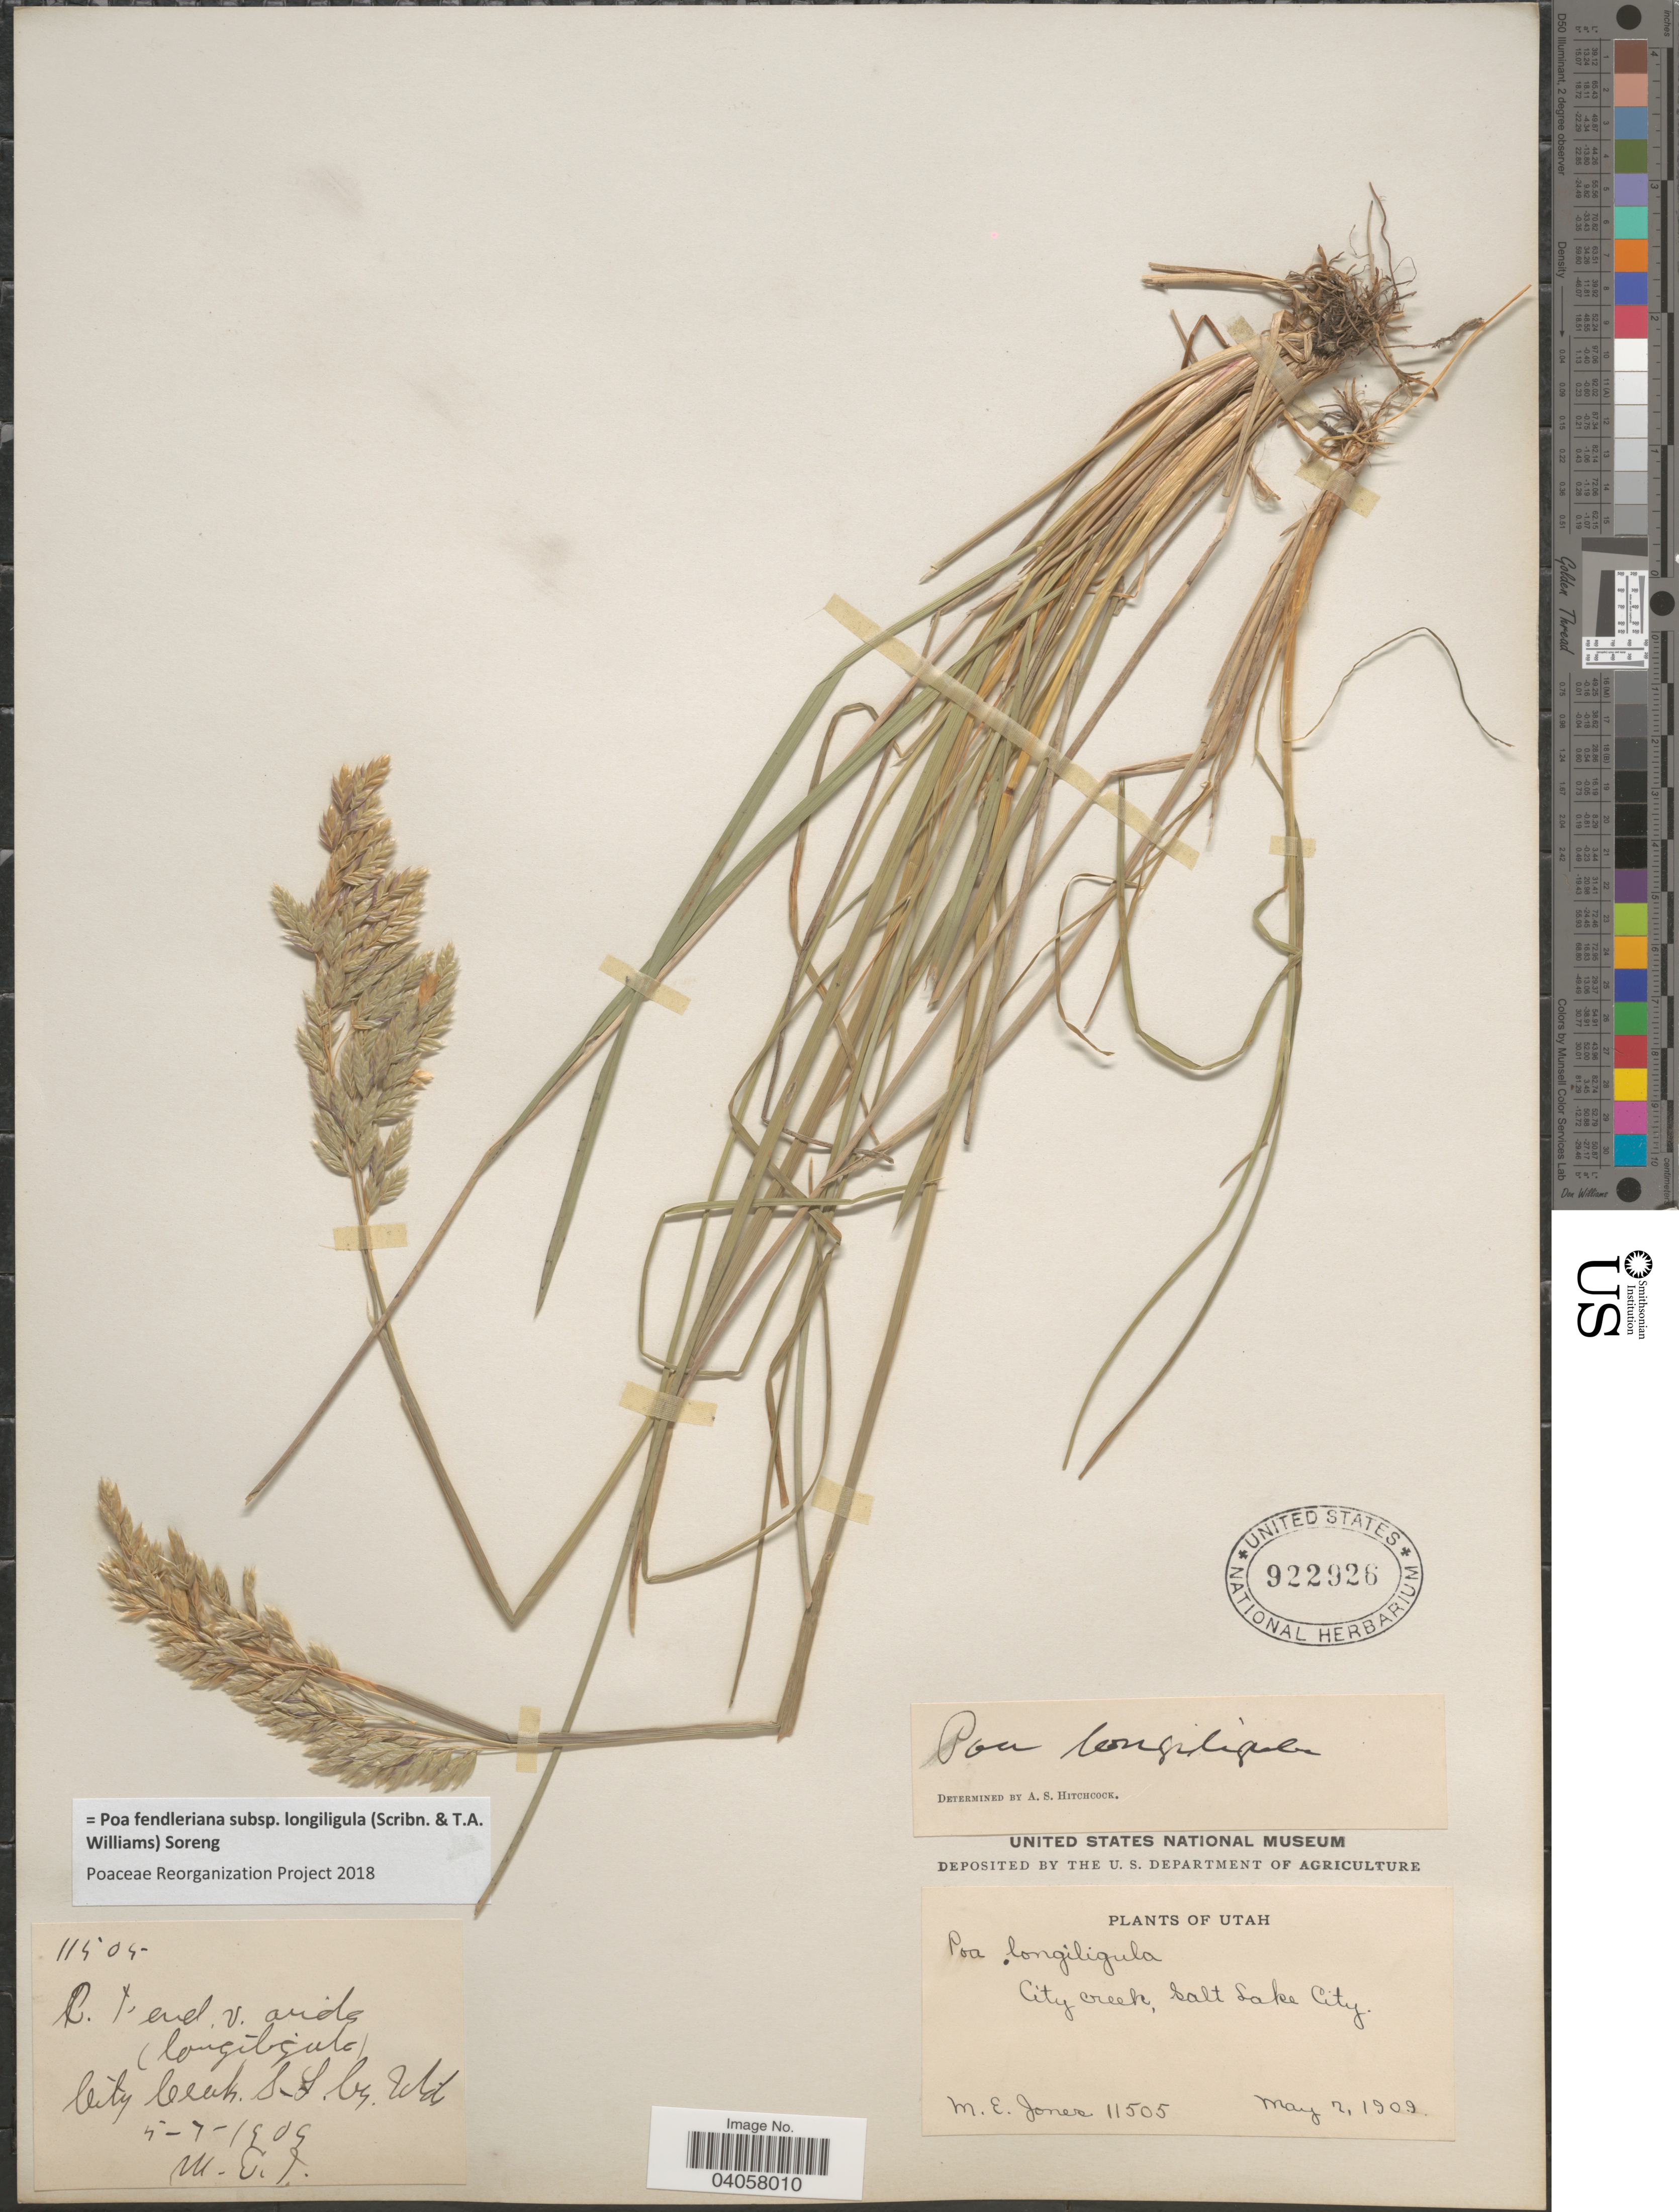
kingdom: Plantae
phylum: Tracheophyta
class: Liliopsida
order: Poales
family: Poaceae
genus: Poa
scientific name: Poa fendleriana subsp. longiligula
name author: (Scribn. & T.A. Williams) Soreng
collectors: M. E. Jones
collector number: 11505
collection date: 1909-05-07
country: United States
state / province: Utah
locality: City creek, Salt Lake City.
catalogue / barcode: US 922926